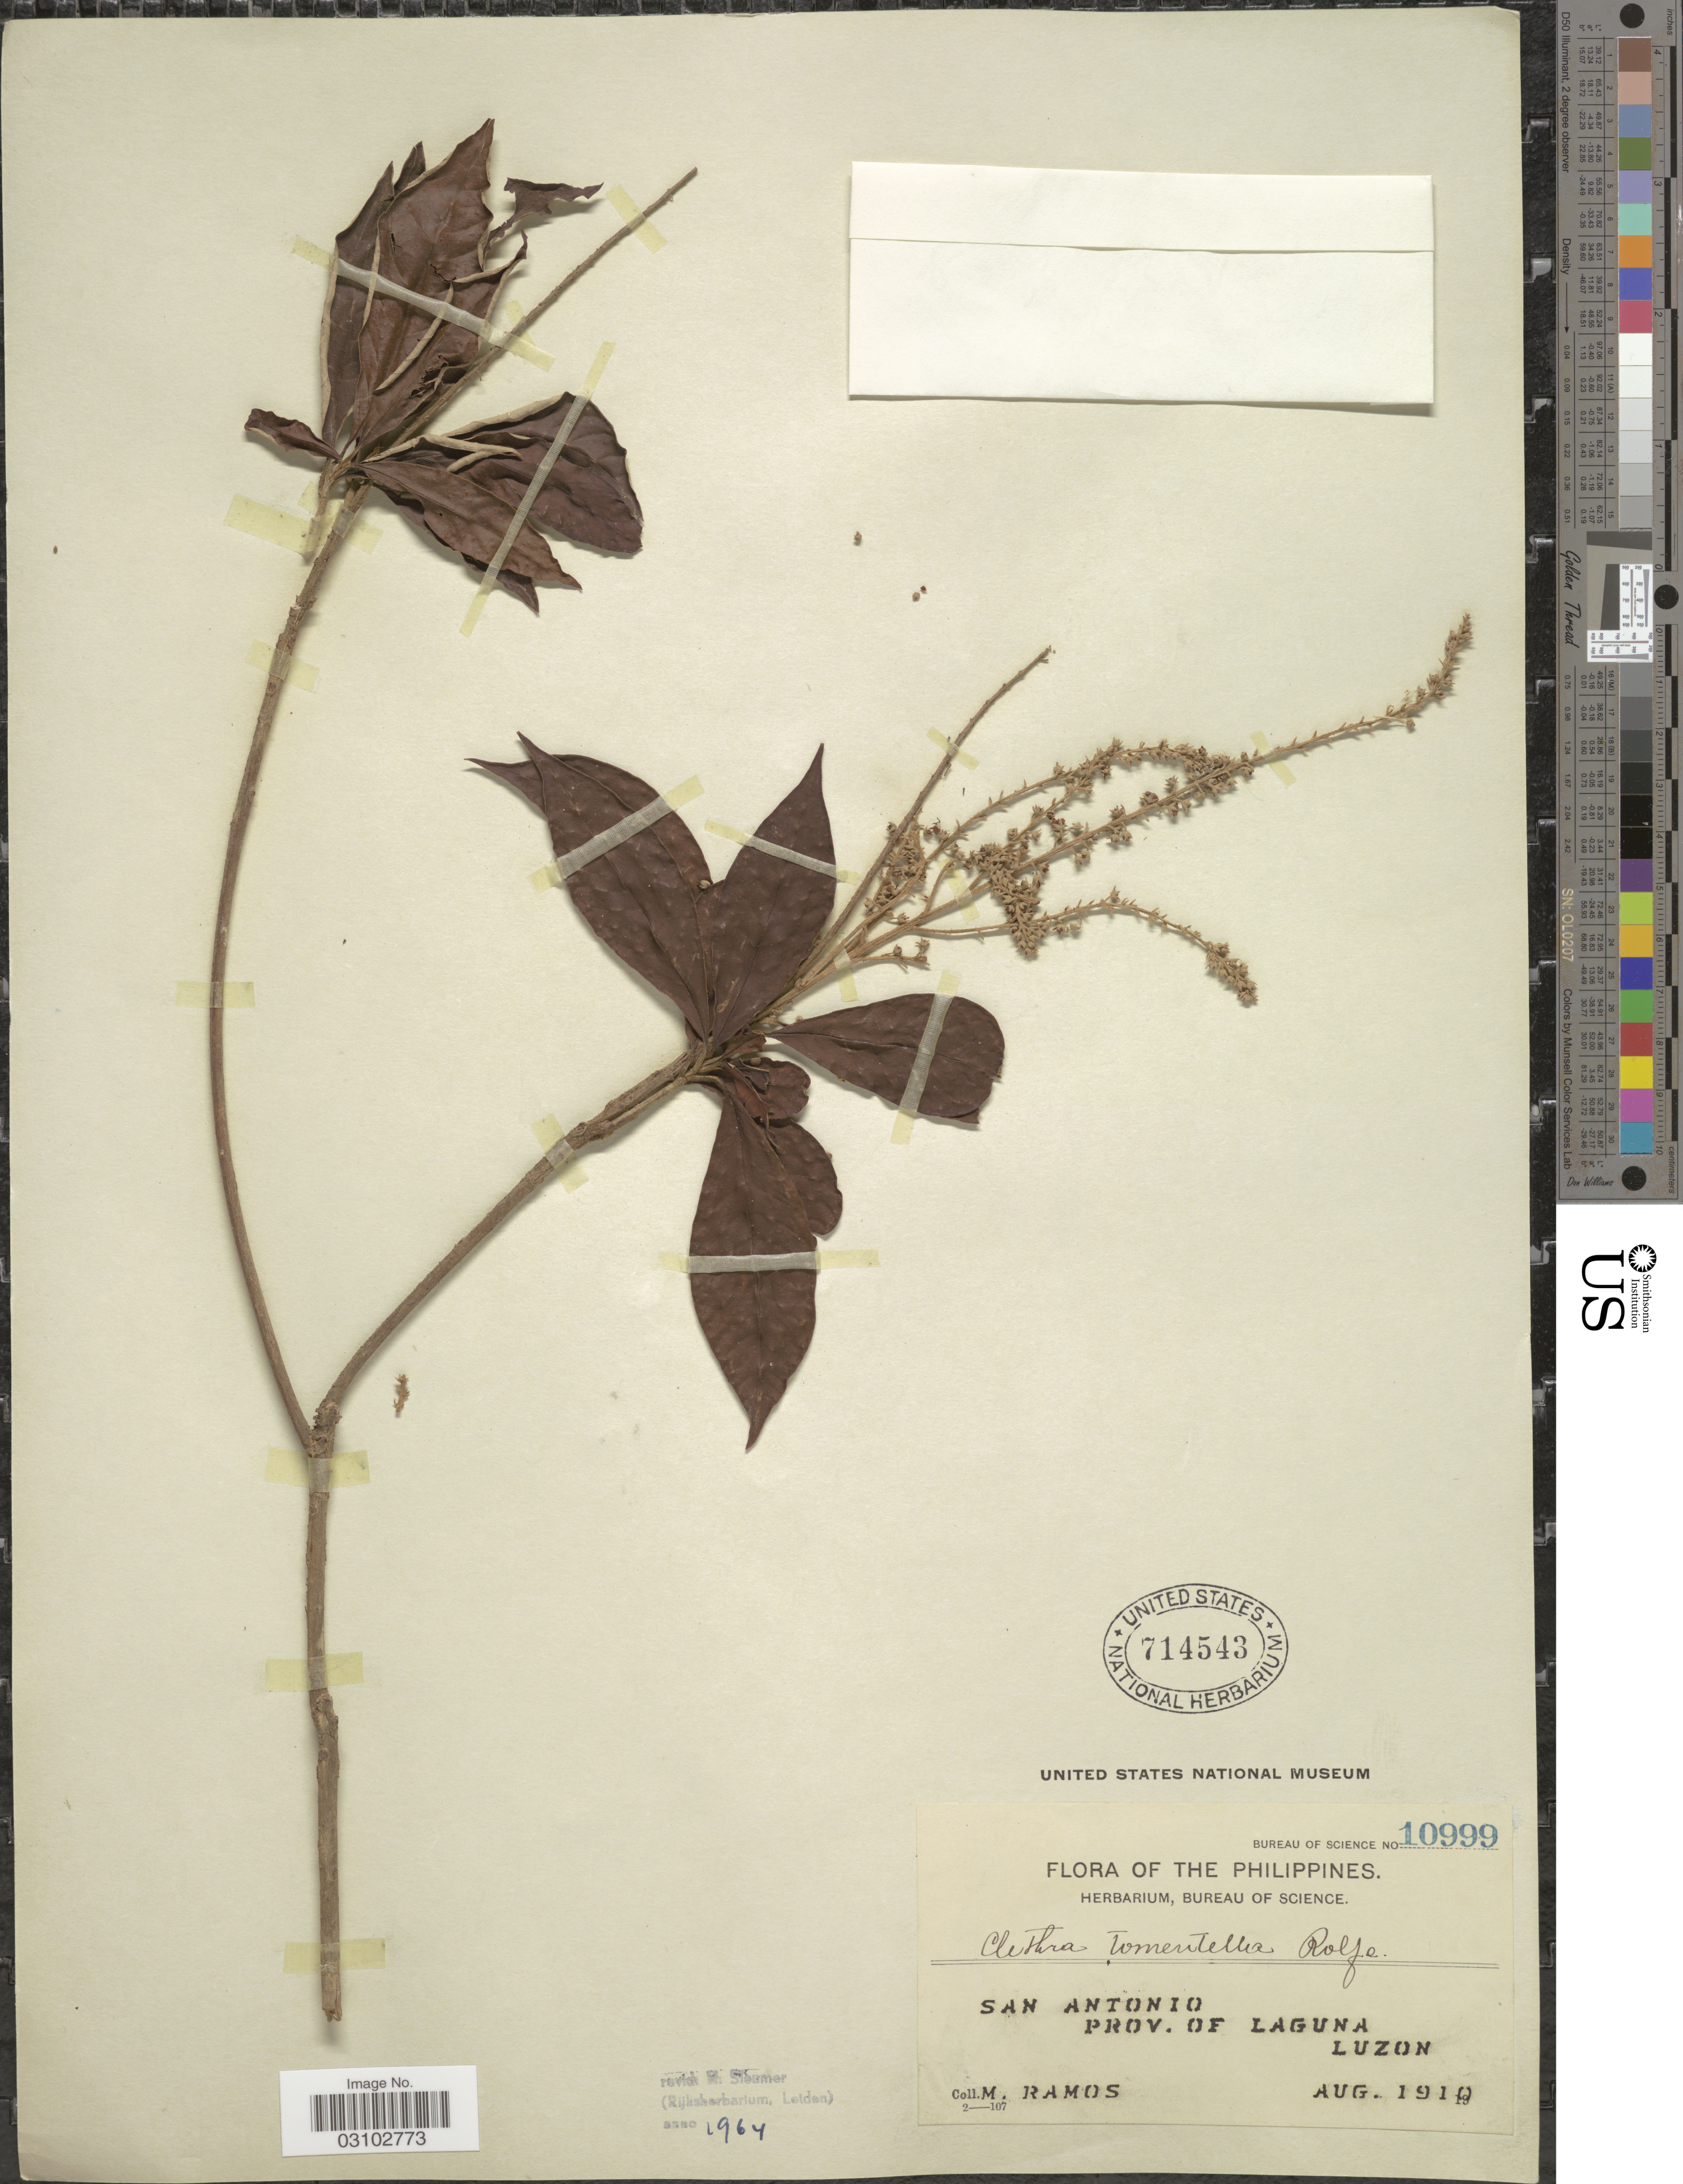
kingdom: Plantae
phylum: Tracheophyta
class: Magnoliopsida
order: Ericales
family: Clethraceae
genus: Clethra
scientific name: Clethra tomentella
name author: Rolfe ex Dunn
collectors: M. Ramos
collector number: Bureau of Science 10999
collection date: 1910-08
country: Philippines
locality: San Antonio, Prov. of Laguna, Luzon.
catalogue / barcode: US 714543